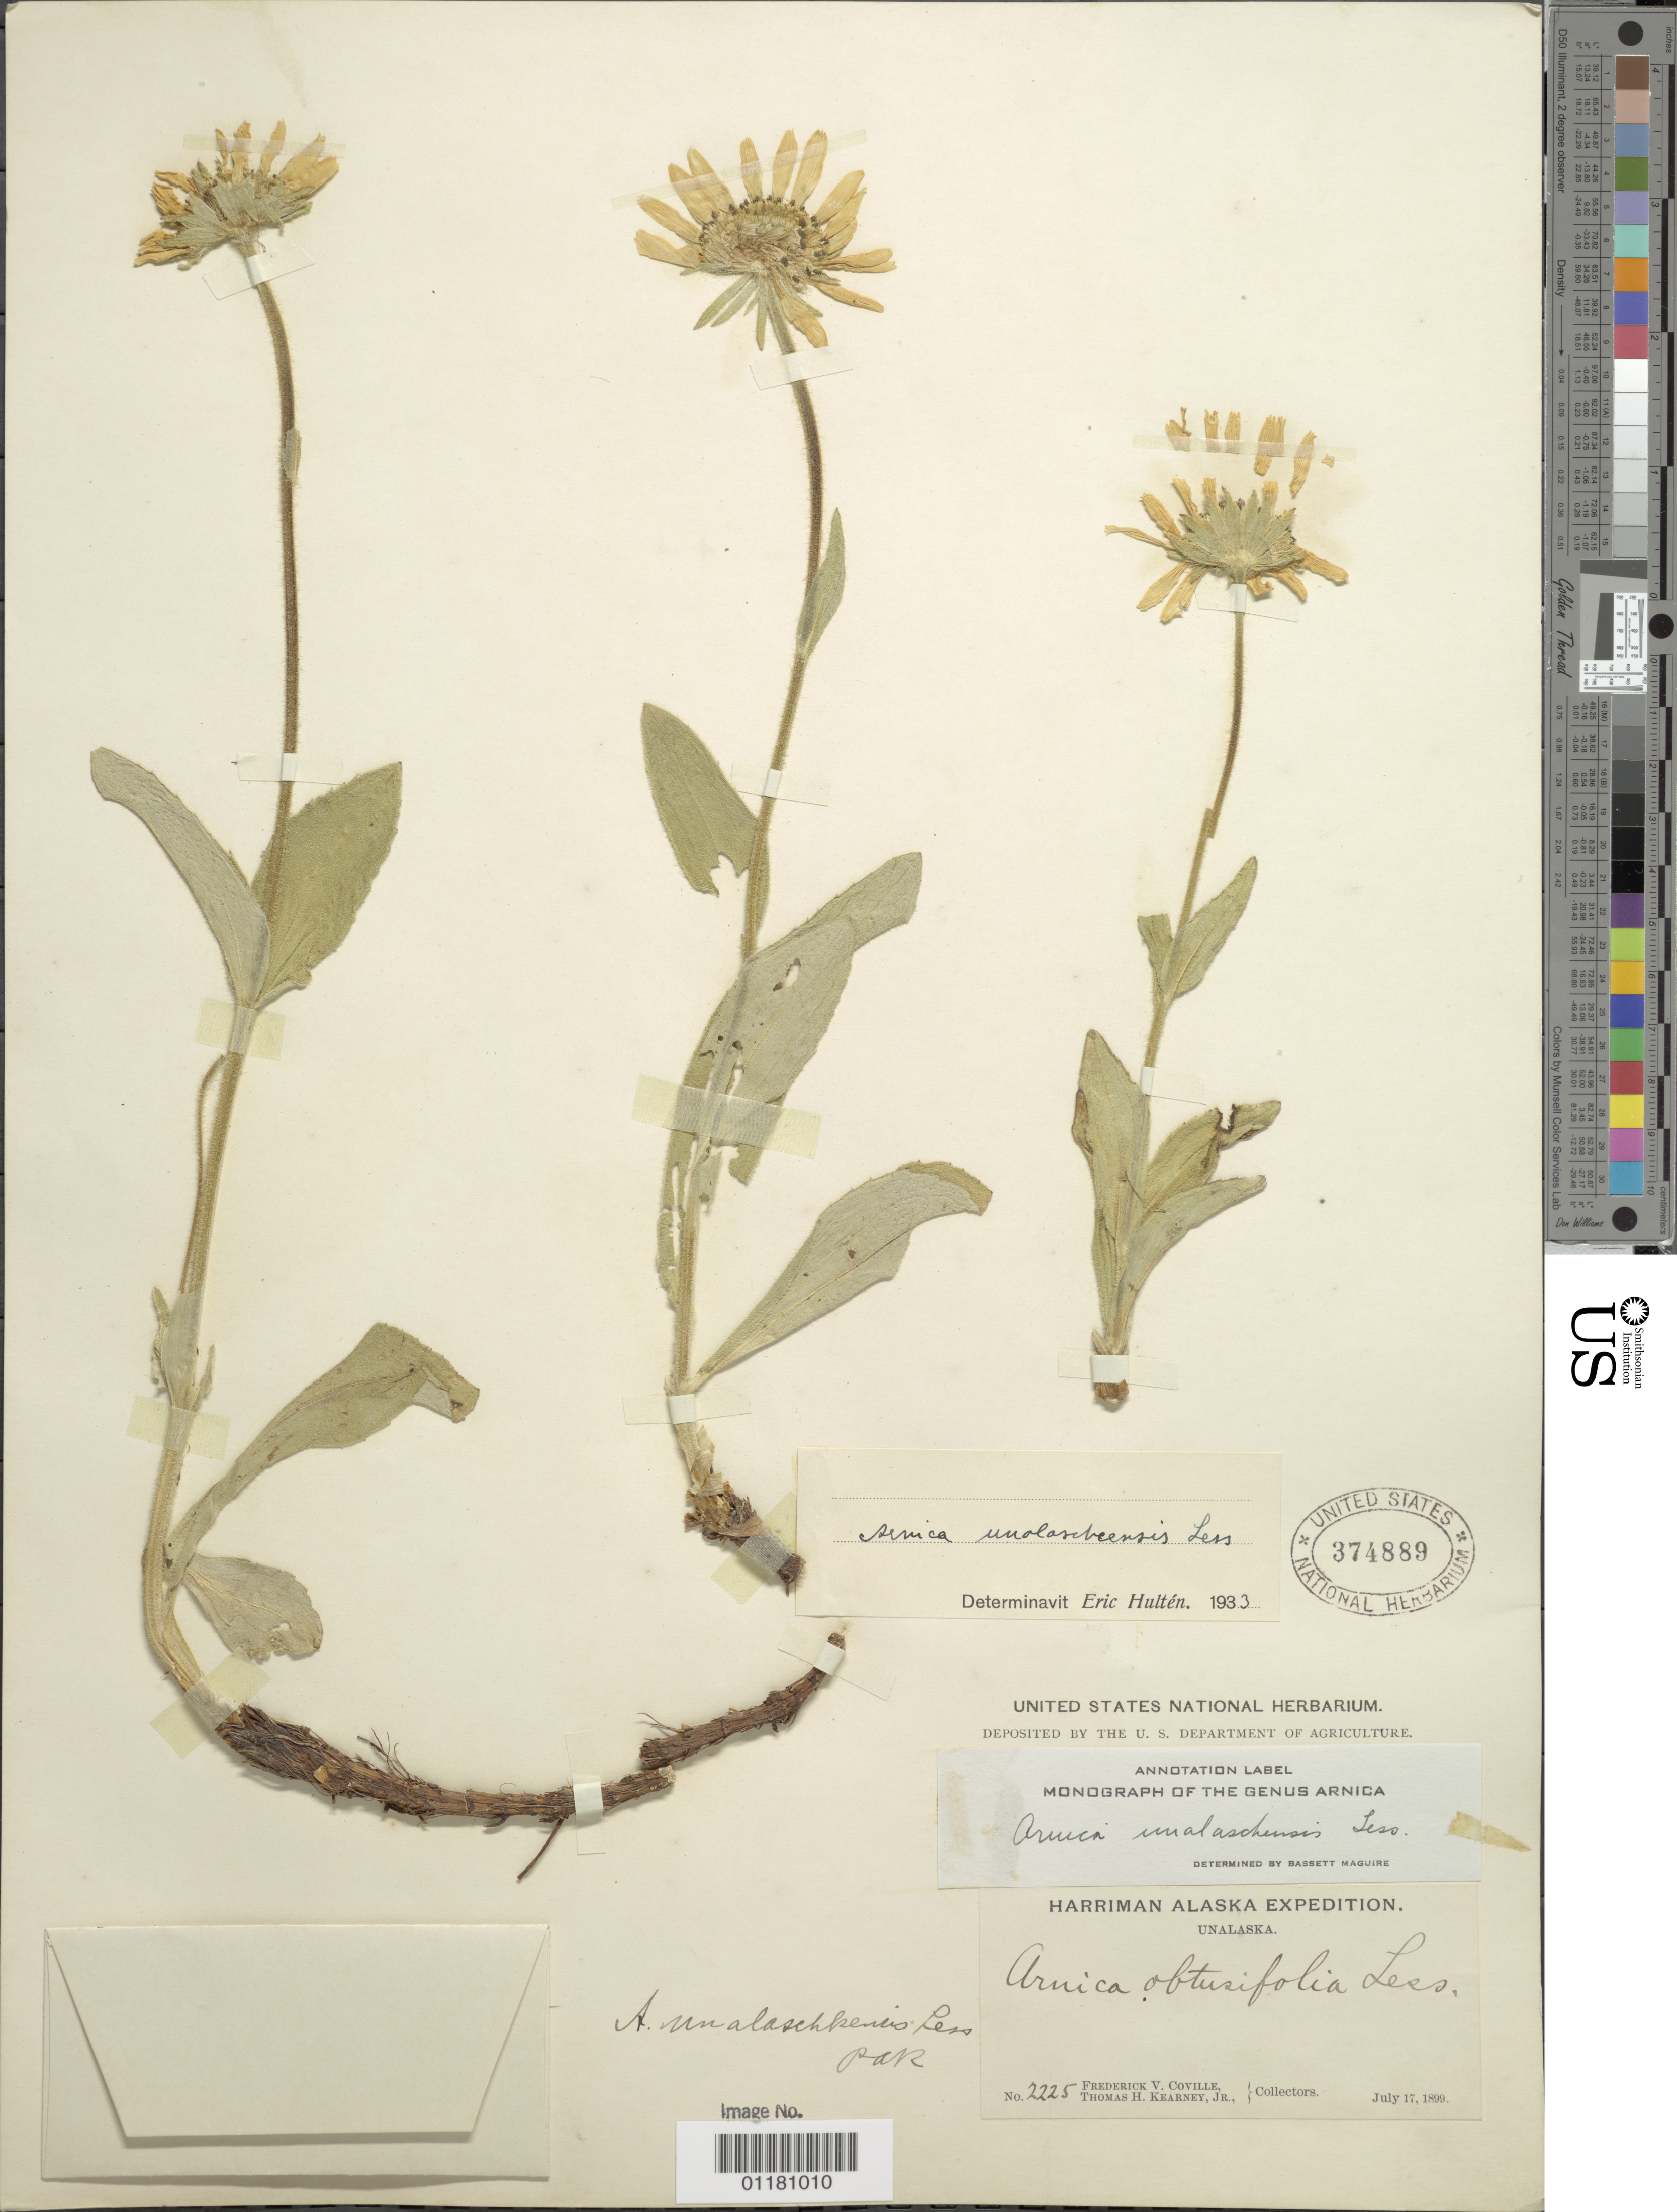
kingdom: Plantae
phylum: Tracheophyta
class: Magnoliopsida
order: Asterales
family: Asteraceae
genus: Arnica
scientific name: Arnica unalashcensis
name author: Less.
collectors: F. V. Coville & F. Funston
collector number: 2225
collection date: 1899-07-17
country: United States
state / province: Alaska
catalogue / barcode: US 374889